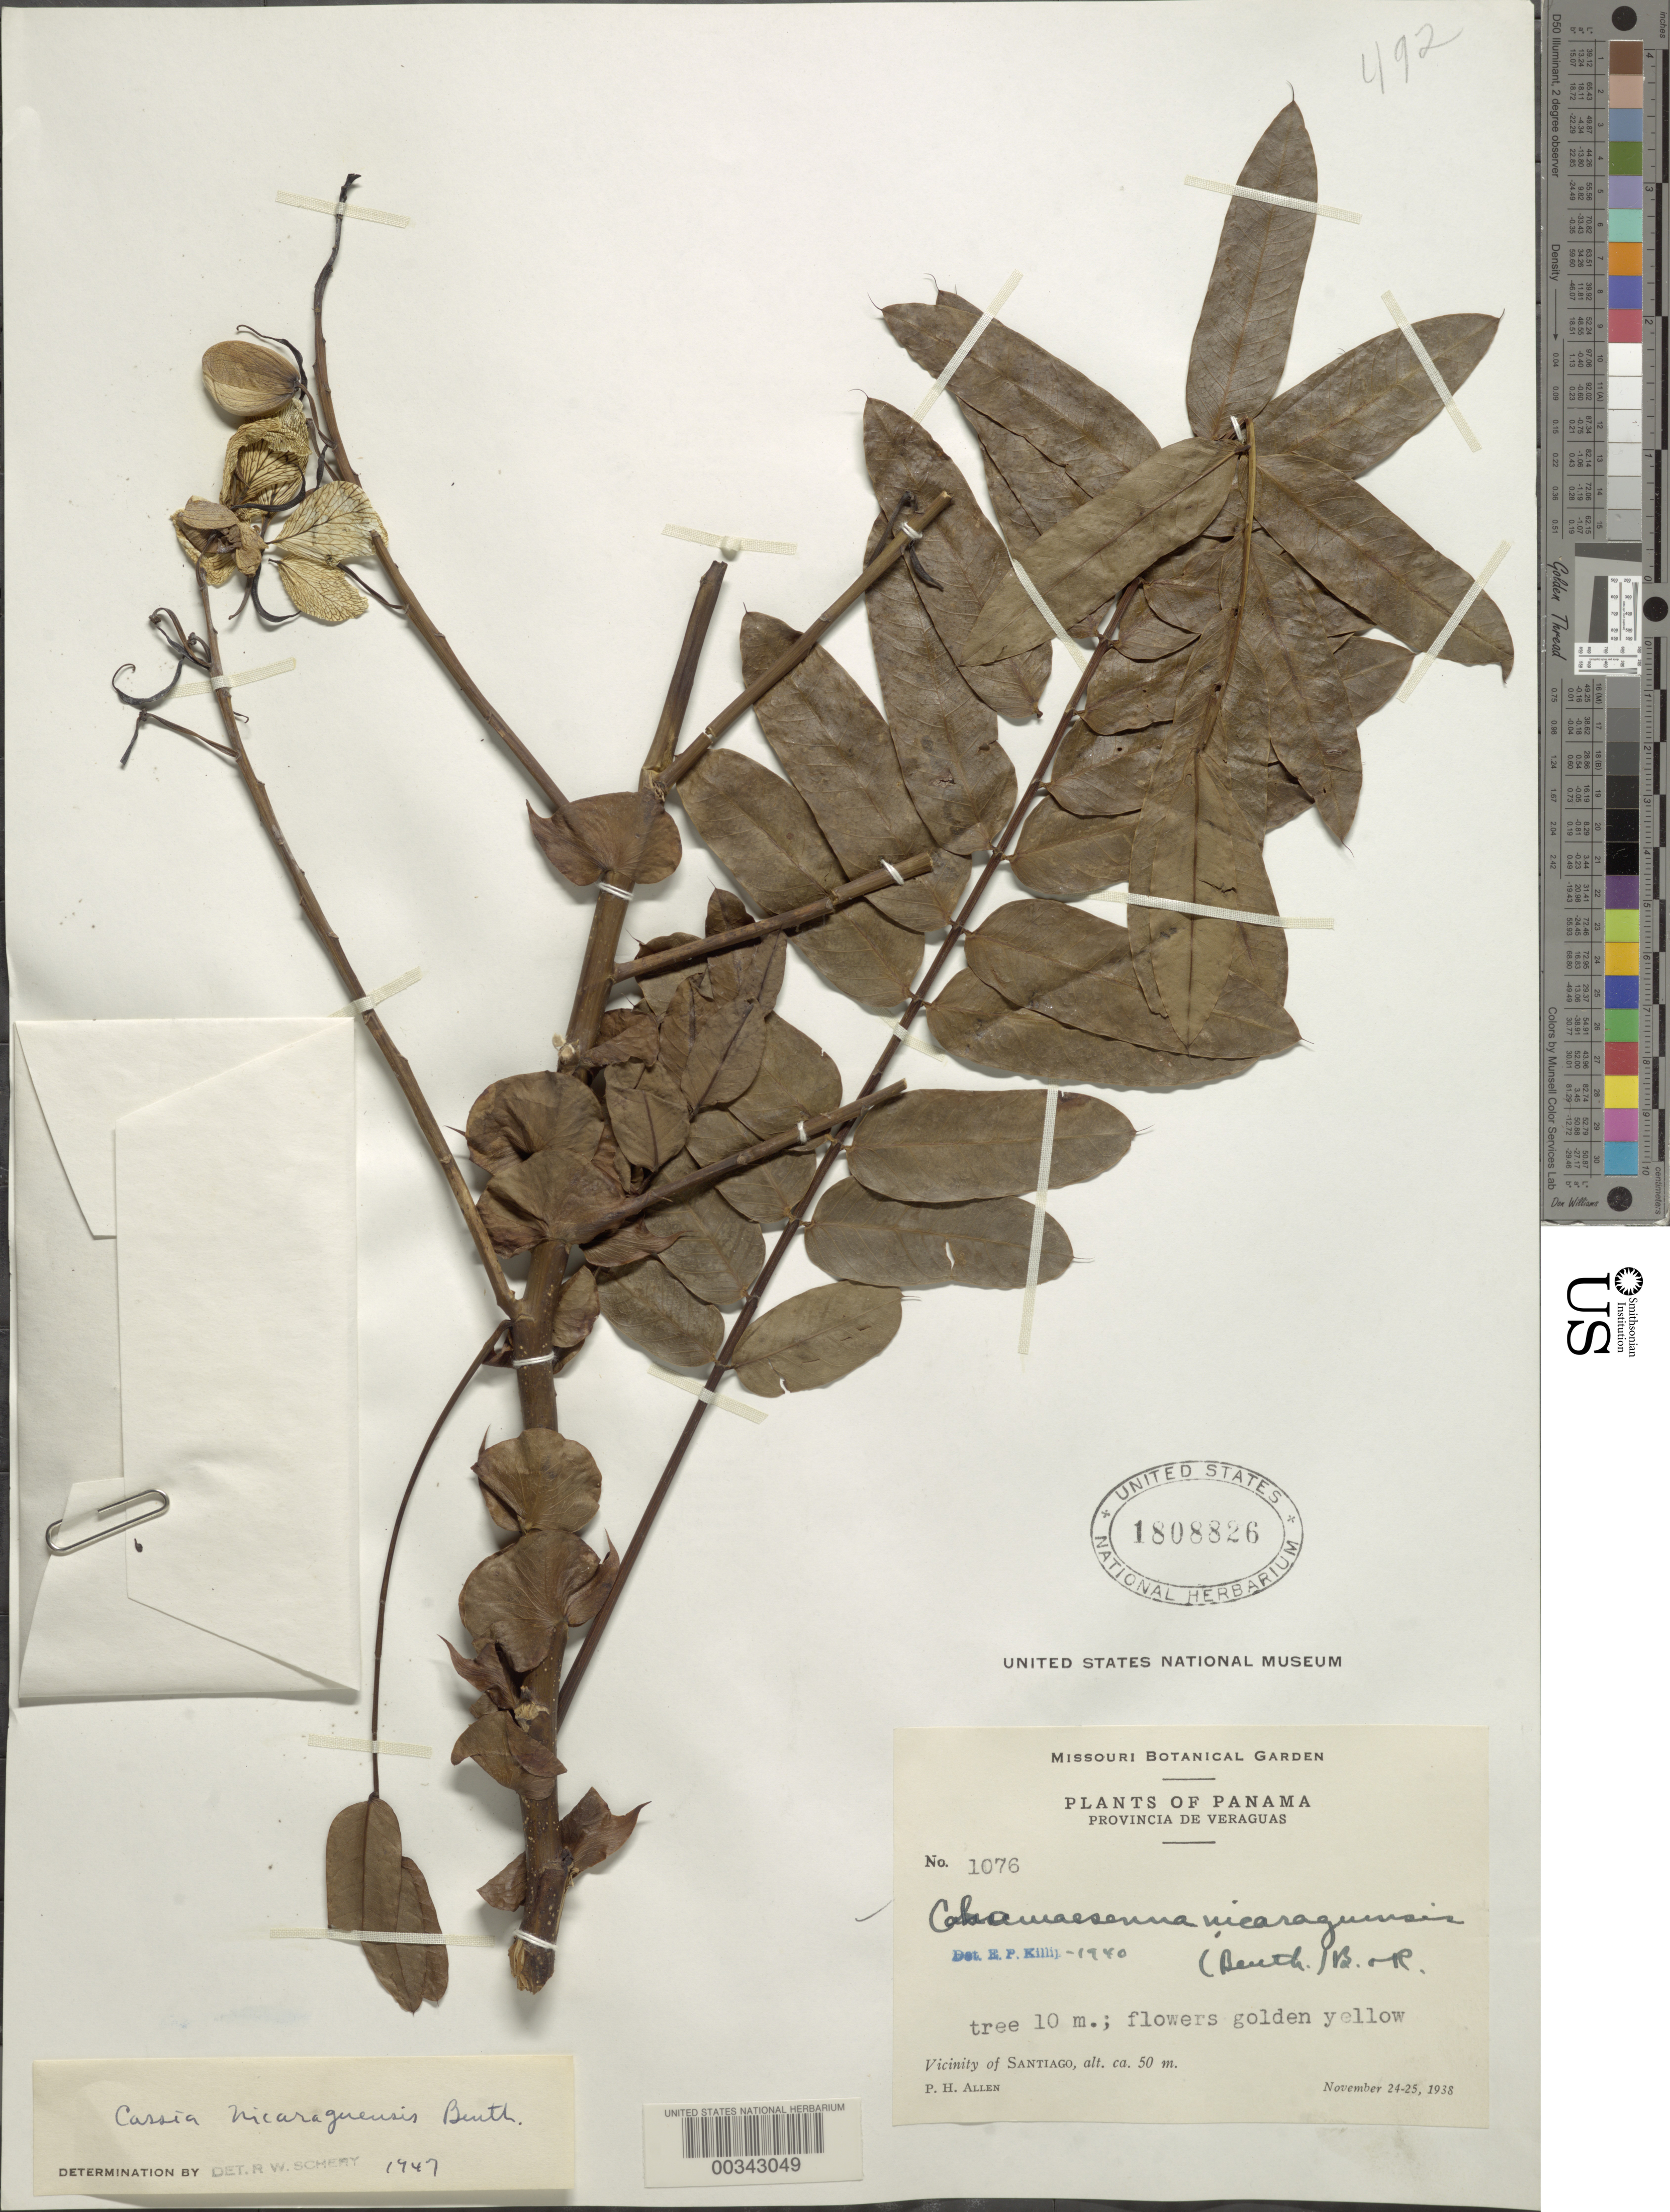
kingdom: Plantae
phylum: Tracheophyta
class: Magnoliopsida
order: Fabales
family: Fabaceae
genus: Senna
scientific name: Senna nicaraguensis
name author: (Benth.) H.S. Irwin & Barneby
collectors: P. H. Allen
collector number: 1076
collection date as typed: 25 Nov 1938 to 25 Nov 1938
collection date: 1938-11-25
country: Panama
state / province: Veraguas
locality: Vicinity of Santiago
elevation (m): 50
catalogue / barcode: US 1808826